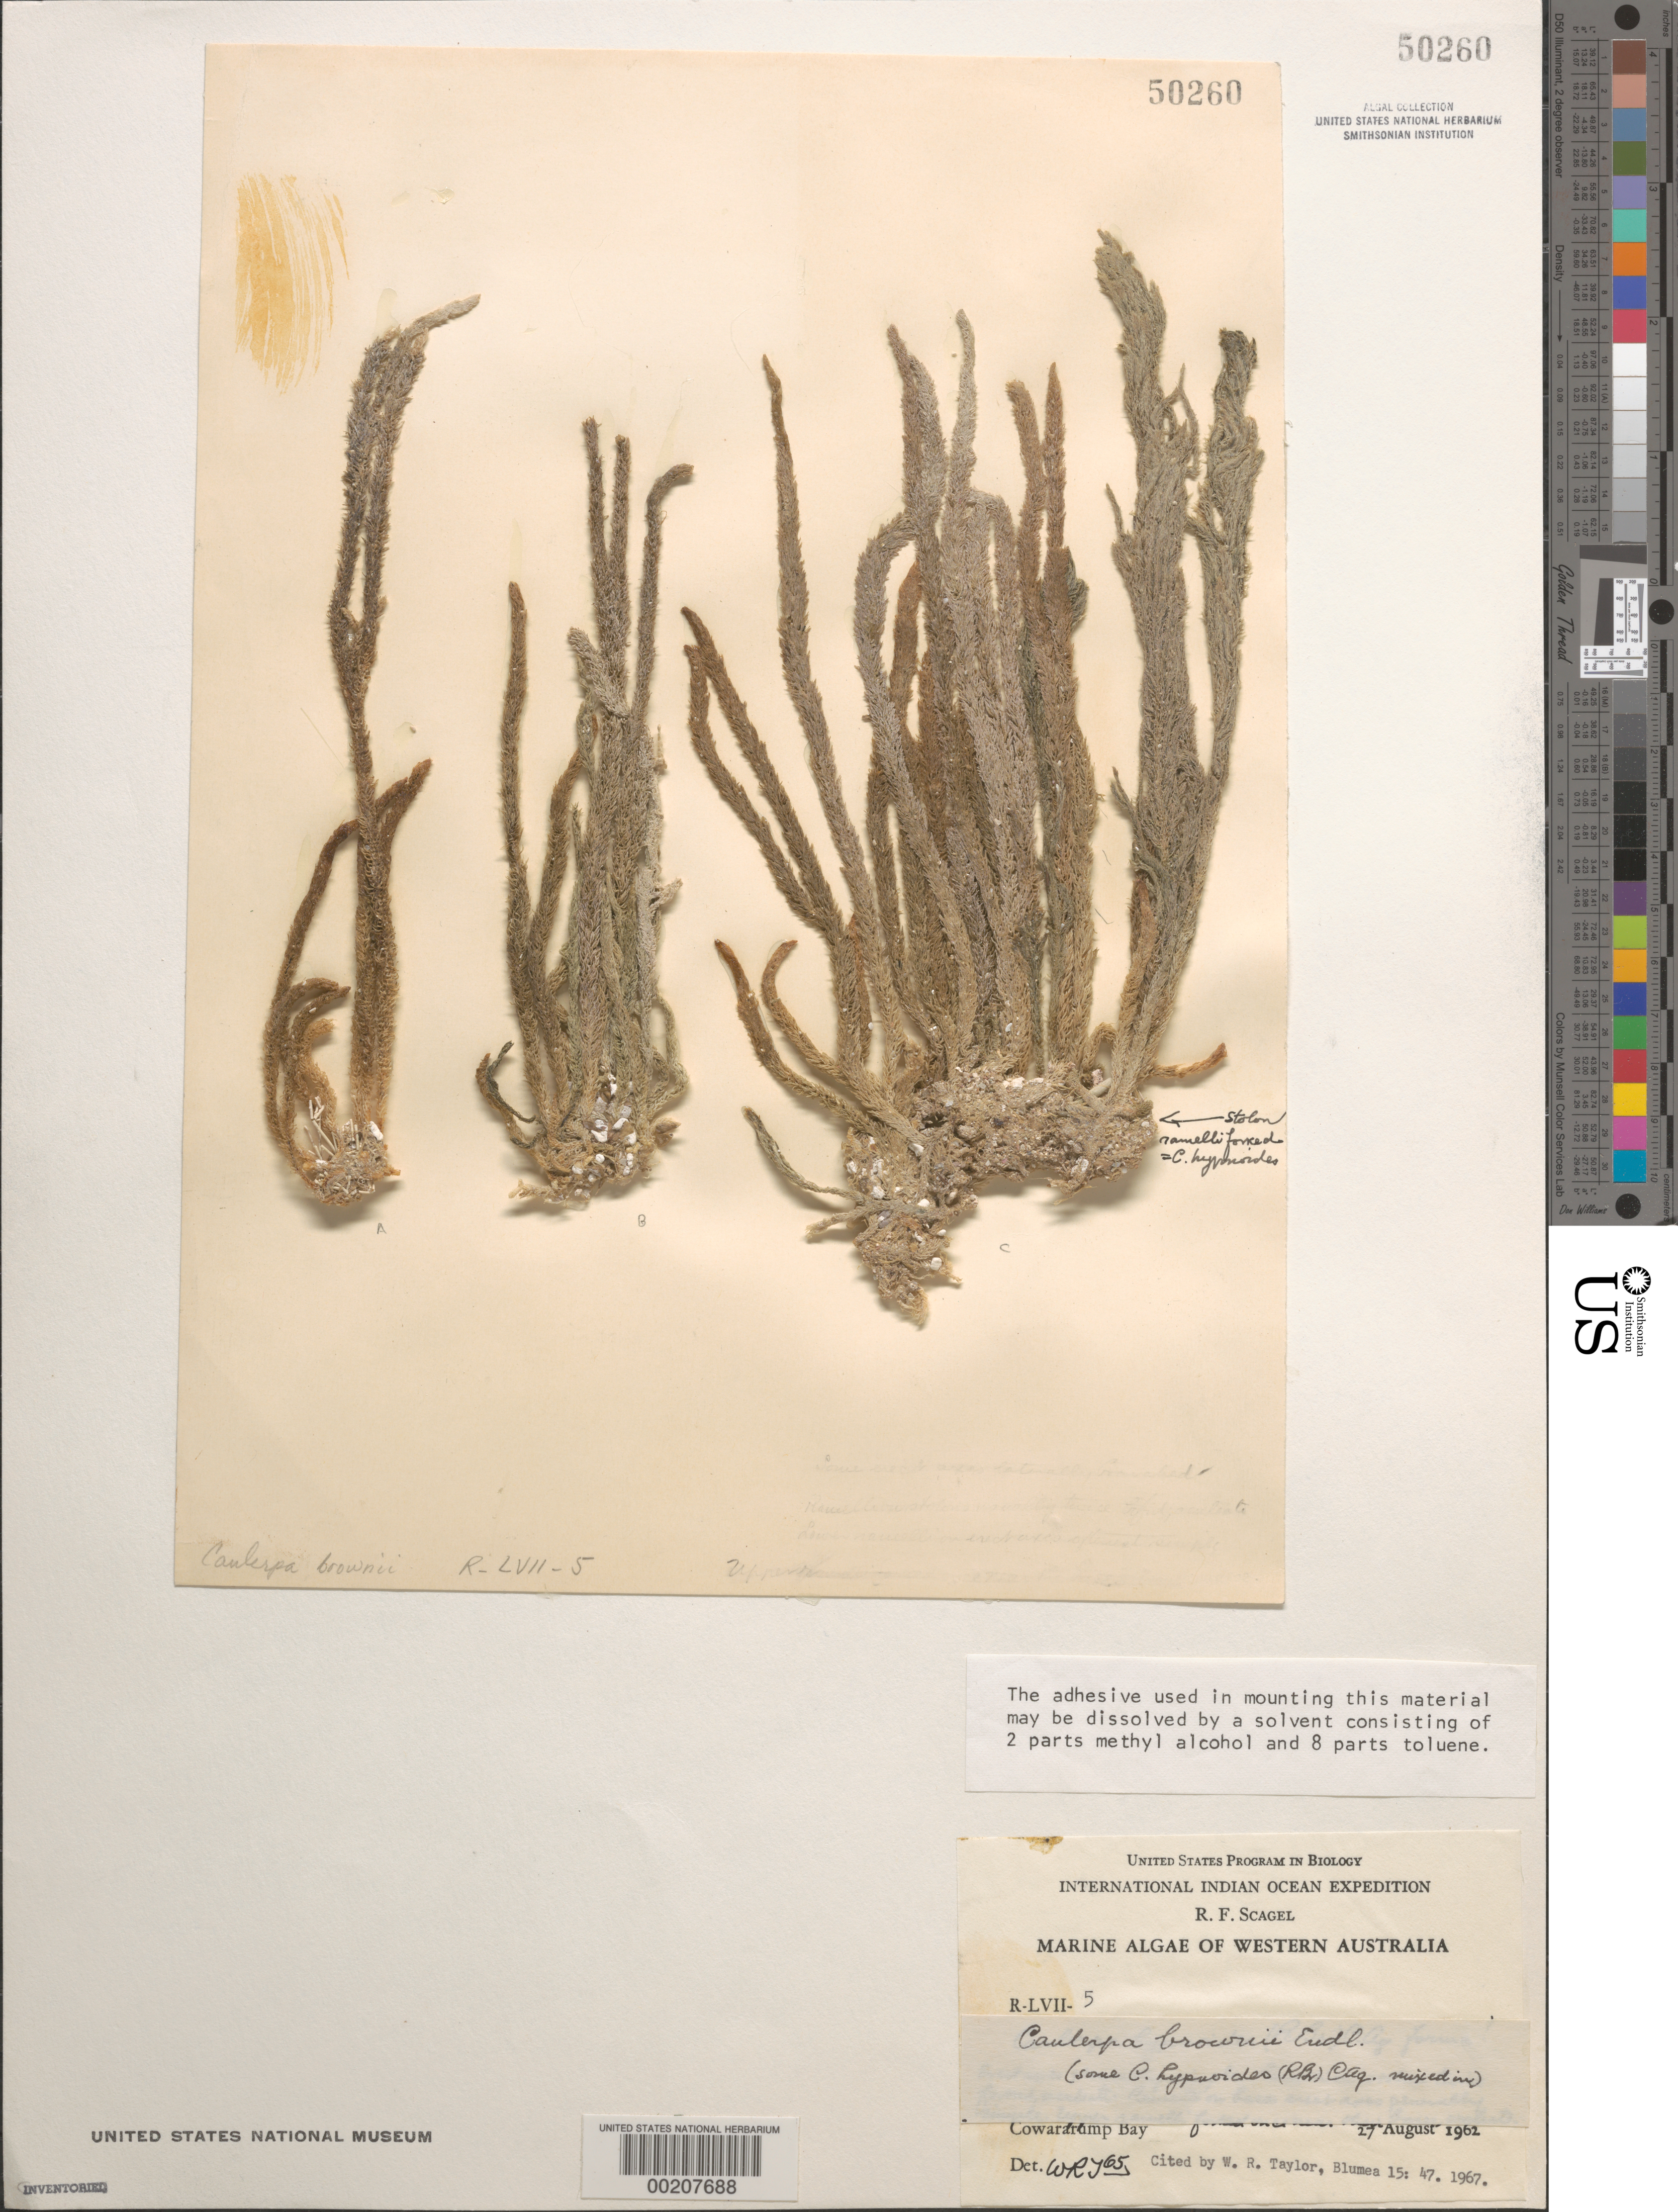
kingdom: Plantae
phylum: Chlorophyta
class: Ulvophyceae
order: Bryopsidales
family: Caulerpaceae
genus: Caulerpa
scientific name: Caulerpa brownii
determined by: Taylor, William R.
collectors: R. F. Scagel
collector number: R-LVII-5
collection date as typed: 27 Aug 1962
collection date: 1962-08-27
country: Australia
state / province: Western Australia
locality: Cowararump Bay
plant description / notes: International Indian Ocean Expedition, 1962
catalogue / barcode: US 50260